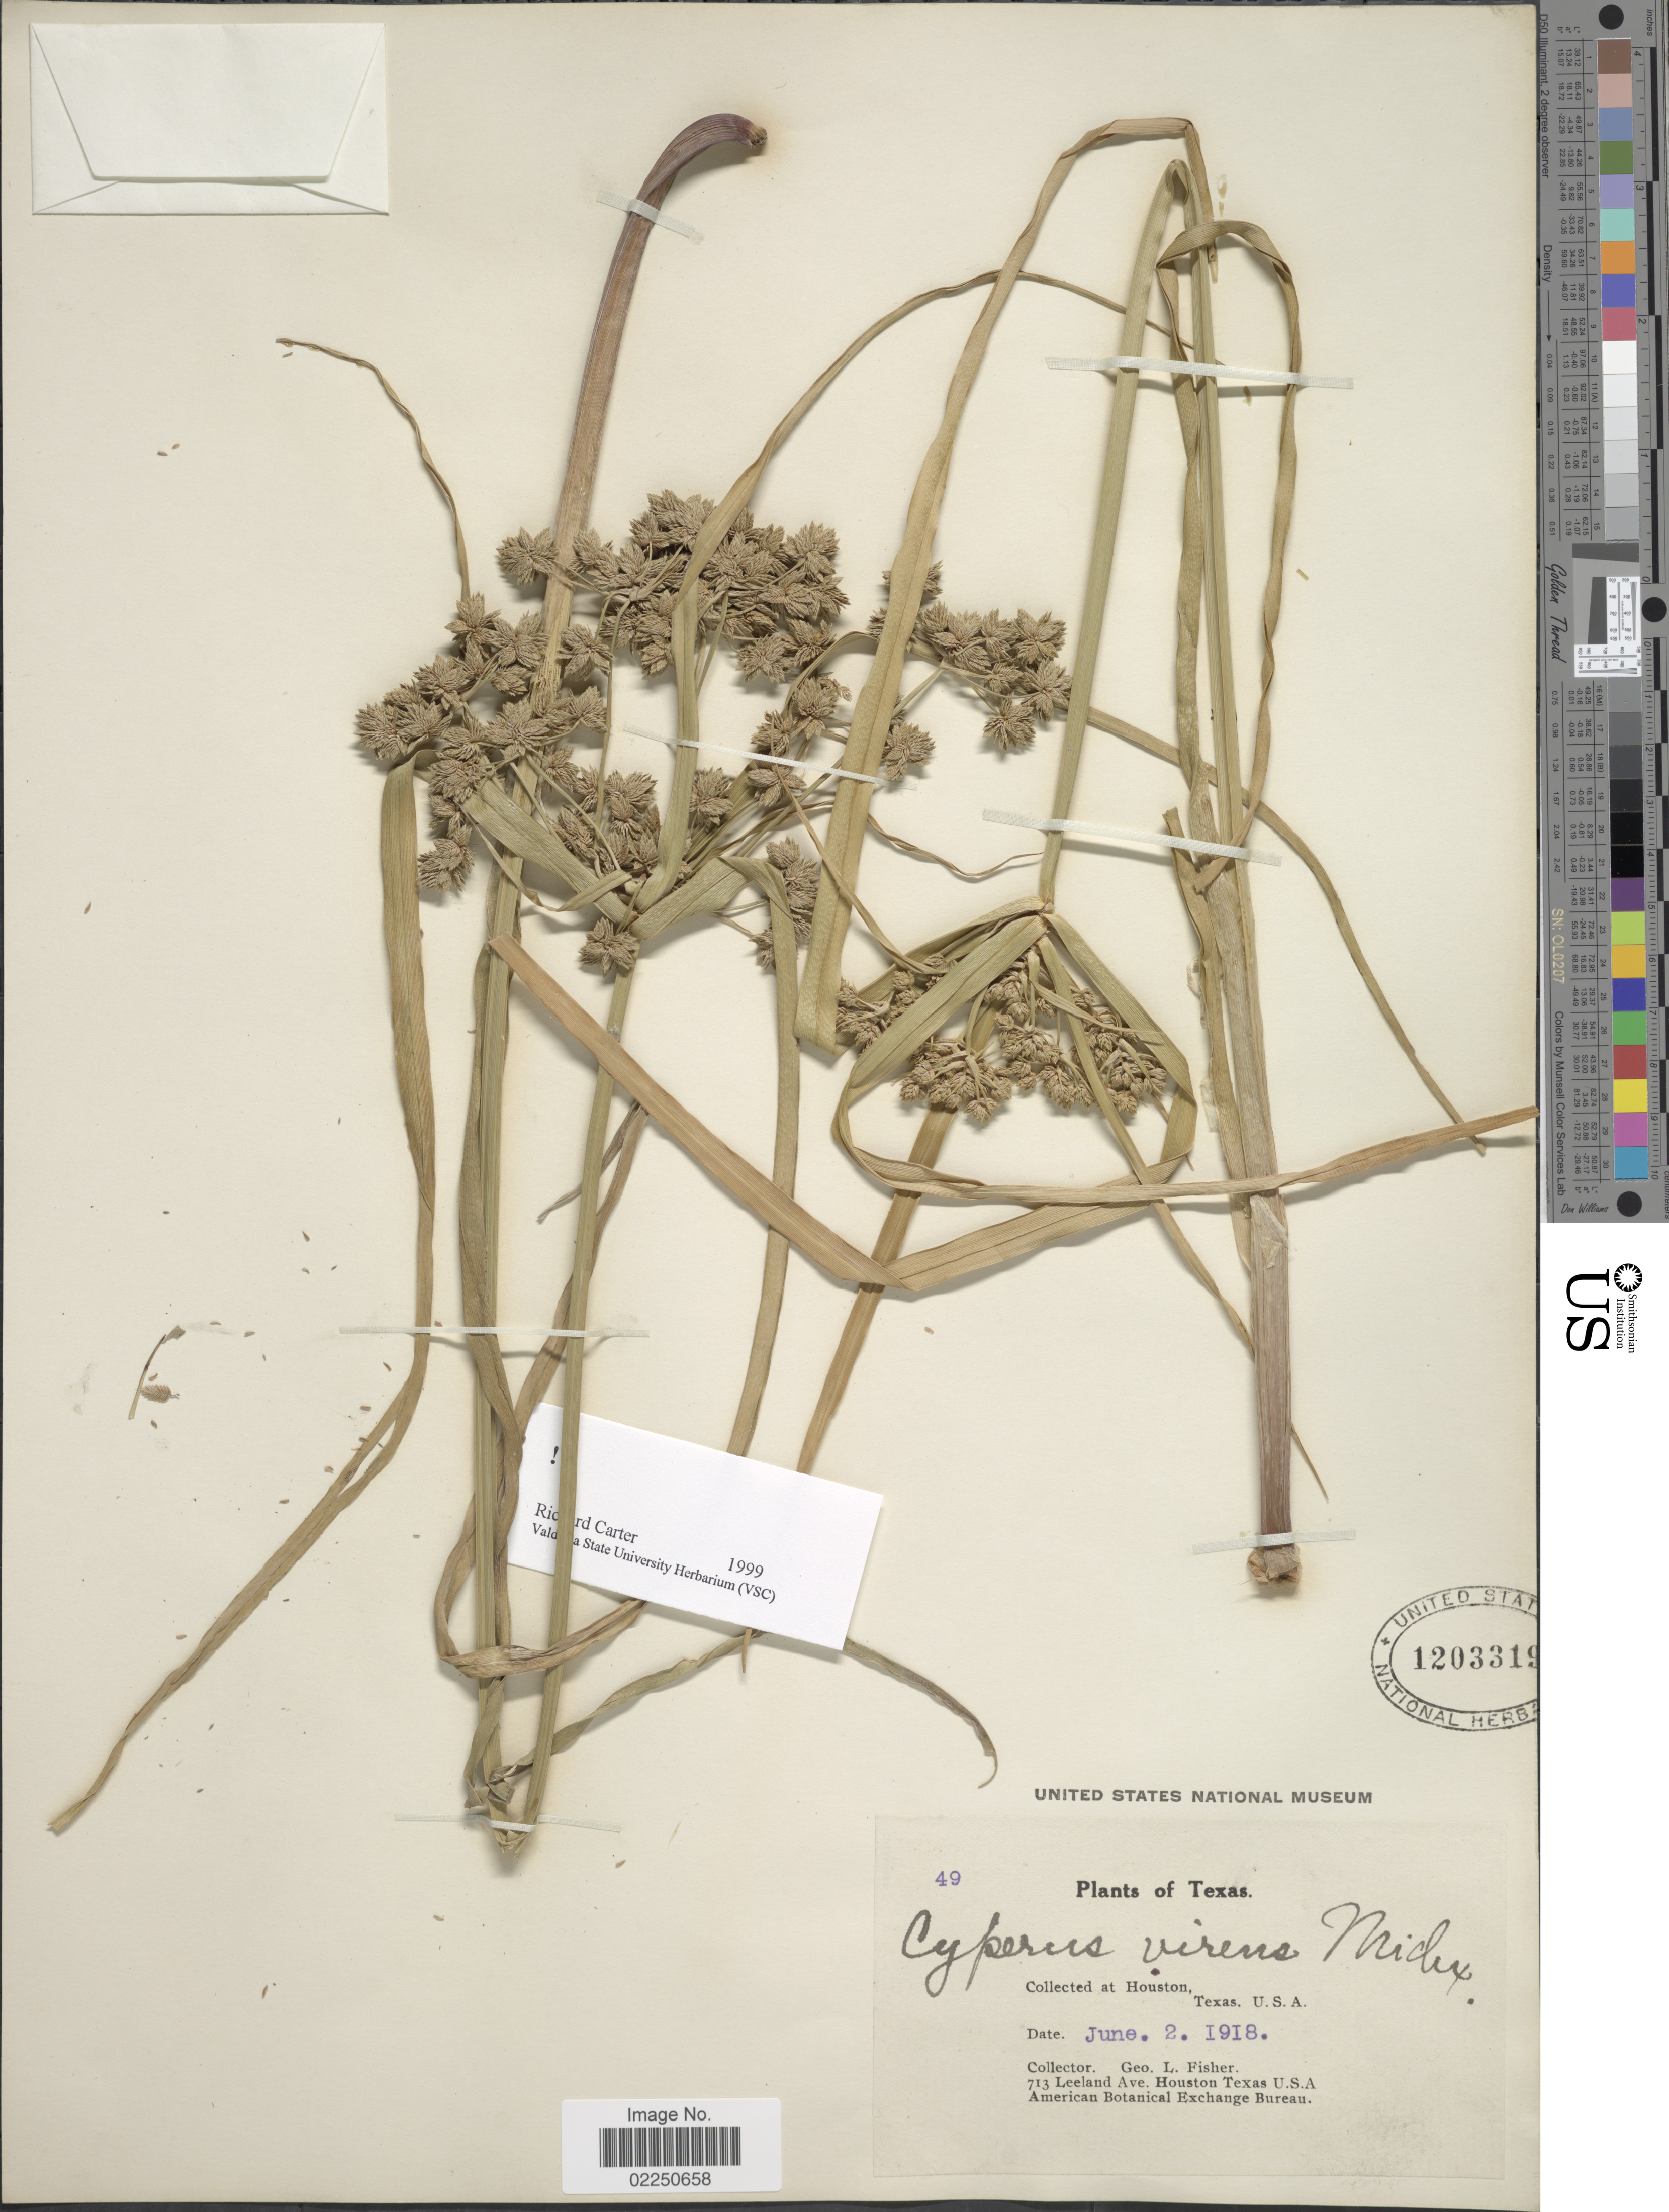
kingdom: Plantae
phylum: Tracheophyta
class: Liliopsida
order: Poales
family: Cyperaceae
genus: Cyperus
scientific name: Cyperus virens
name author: Michx.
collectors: G. L. Fisher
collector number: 49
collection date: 1918-06-02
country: United States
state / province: Texas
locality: Houston, Texas, U.S.A.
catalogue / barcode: US 1203319